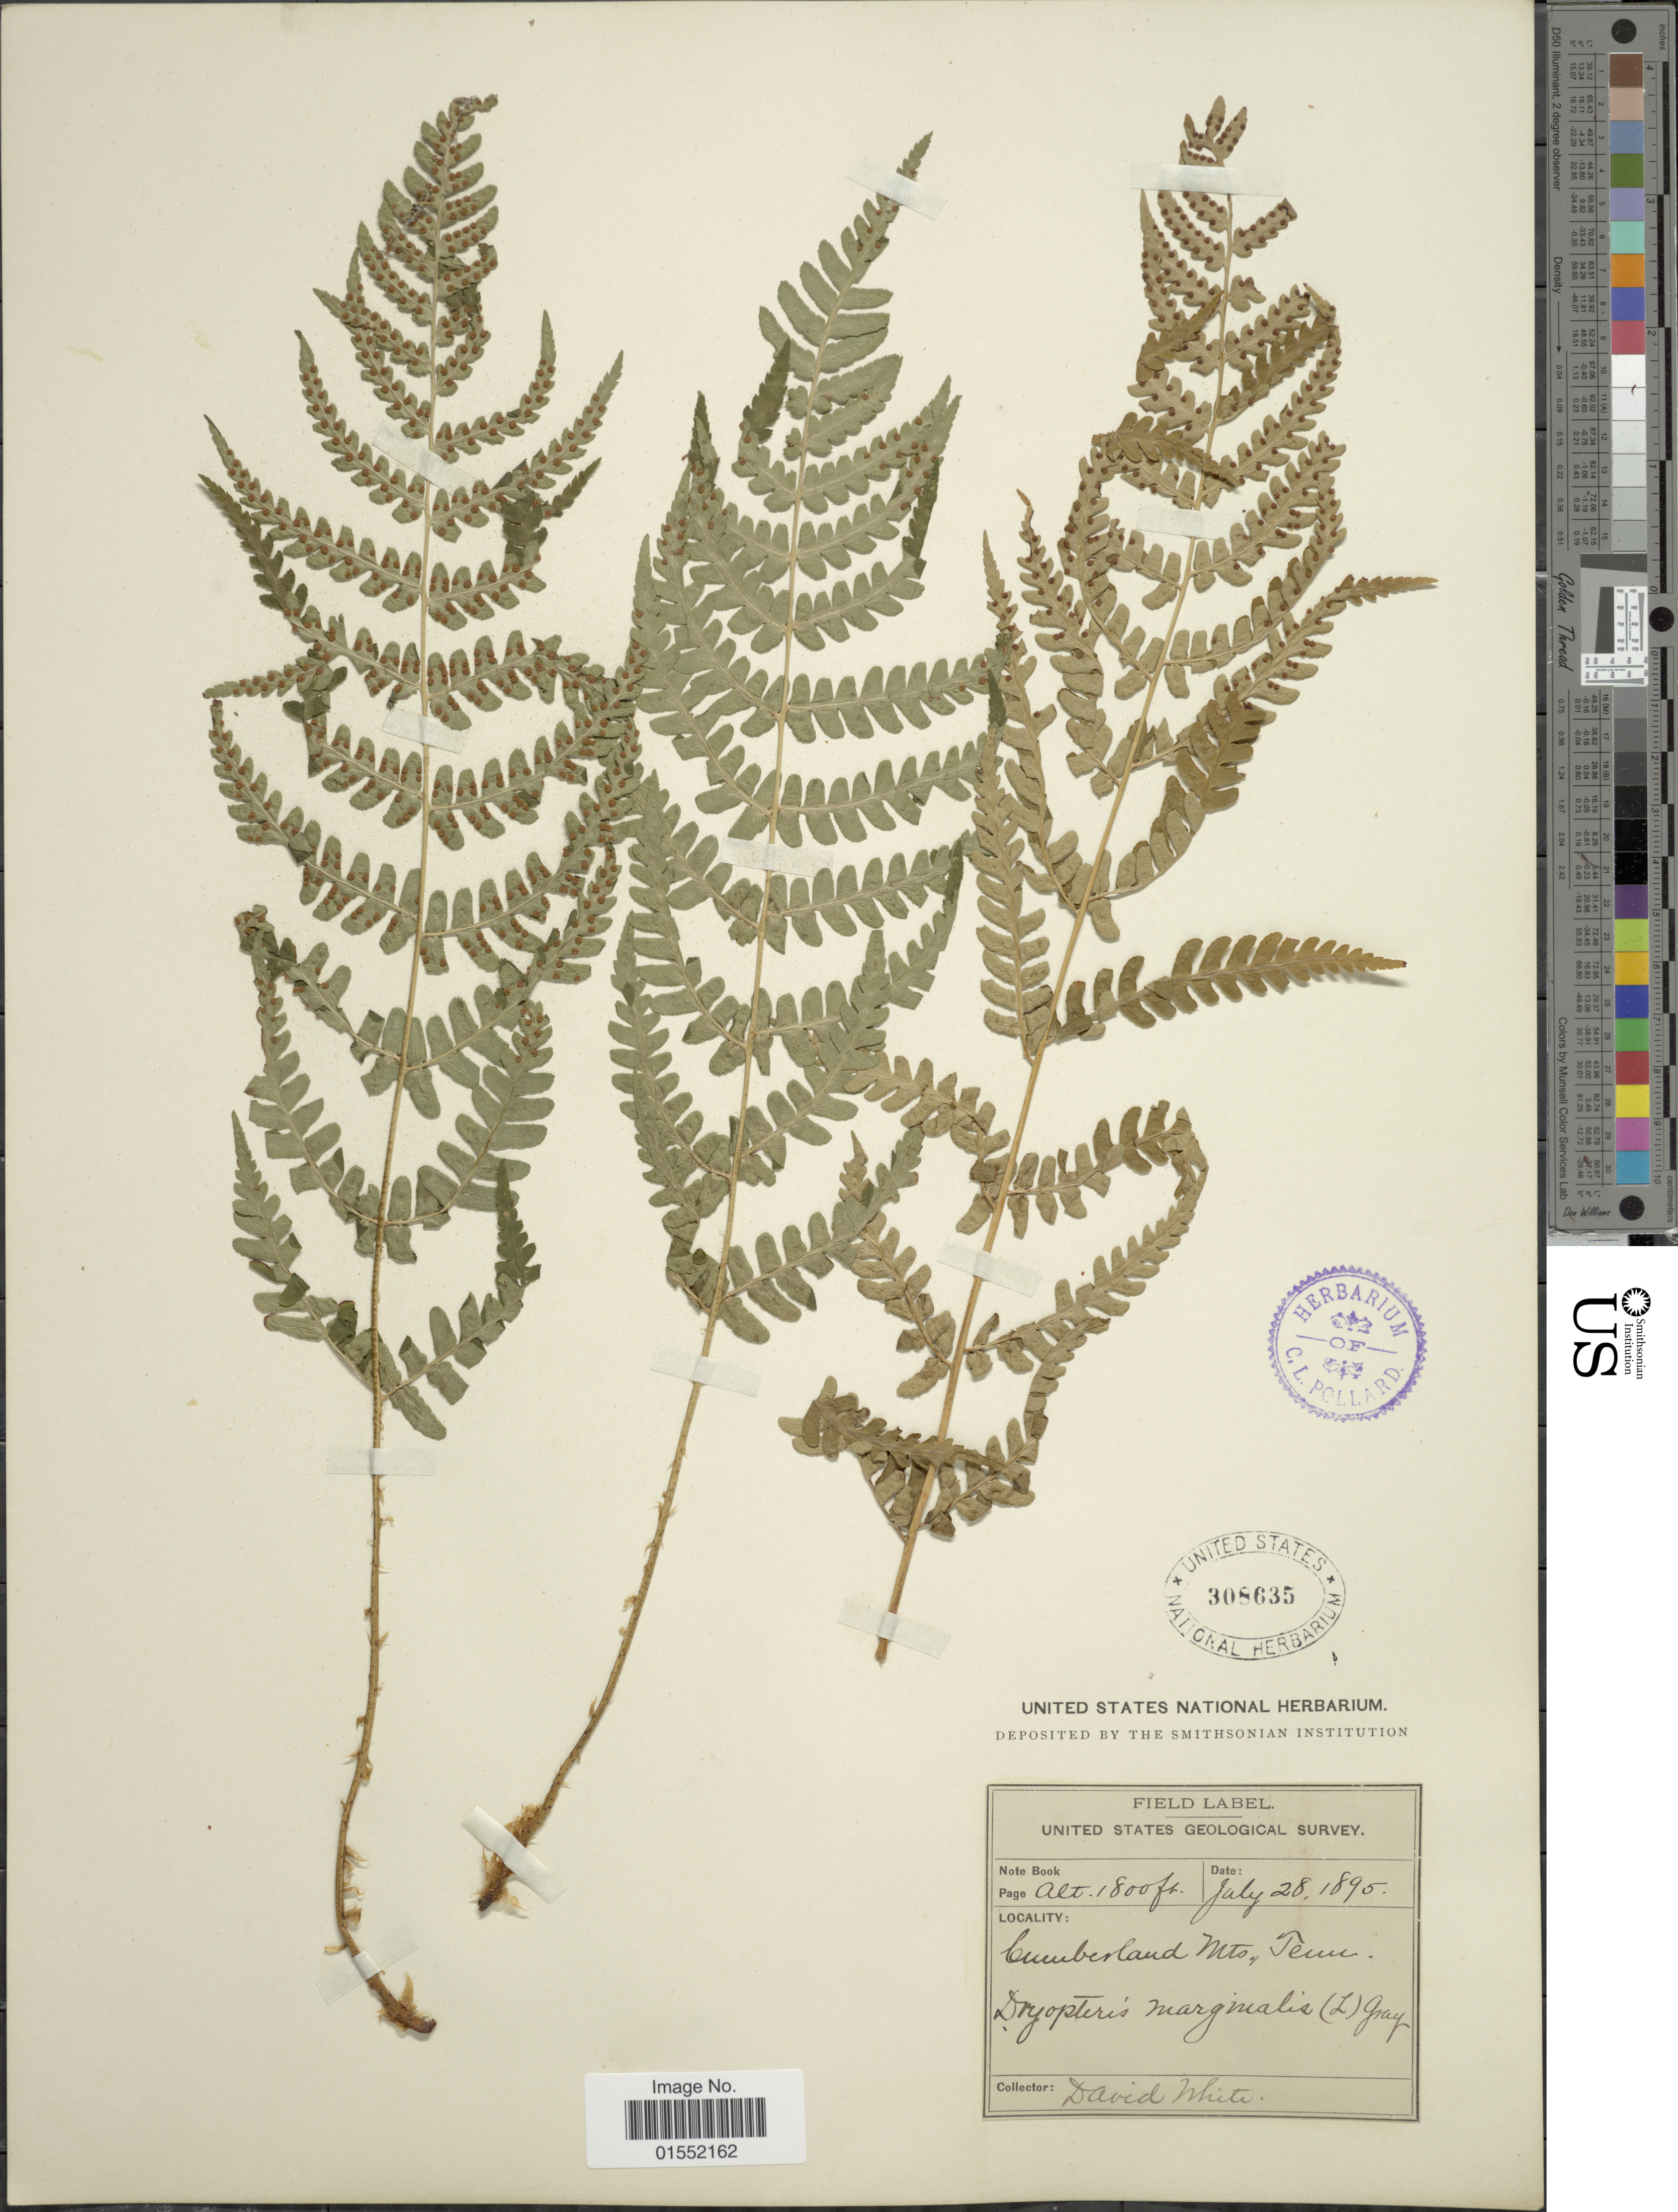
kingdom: Plantae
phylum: Tracheophyta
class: Polypodiopsida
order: Polypodiales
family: Dryopteridaceae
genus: Dryopteris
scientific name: Dryopteris marginalis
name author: (L.) A. Gray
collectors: D. White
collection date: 1895-07-28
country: United States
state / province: Tennessee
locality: Cumberland Mts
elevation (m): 549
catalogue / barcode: US 308635